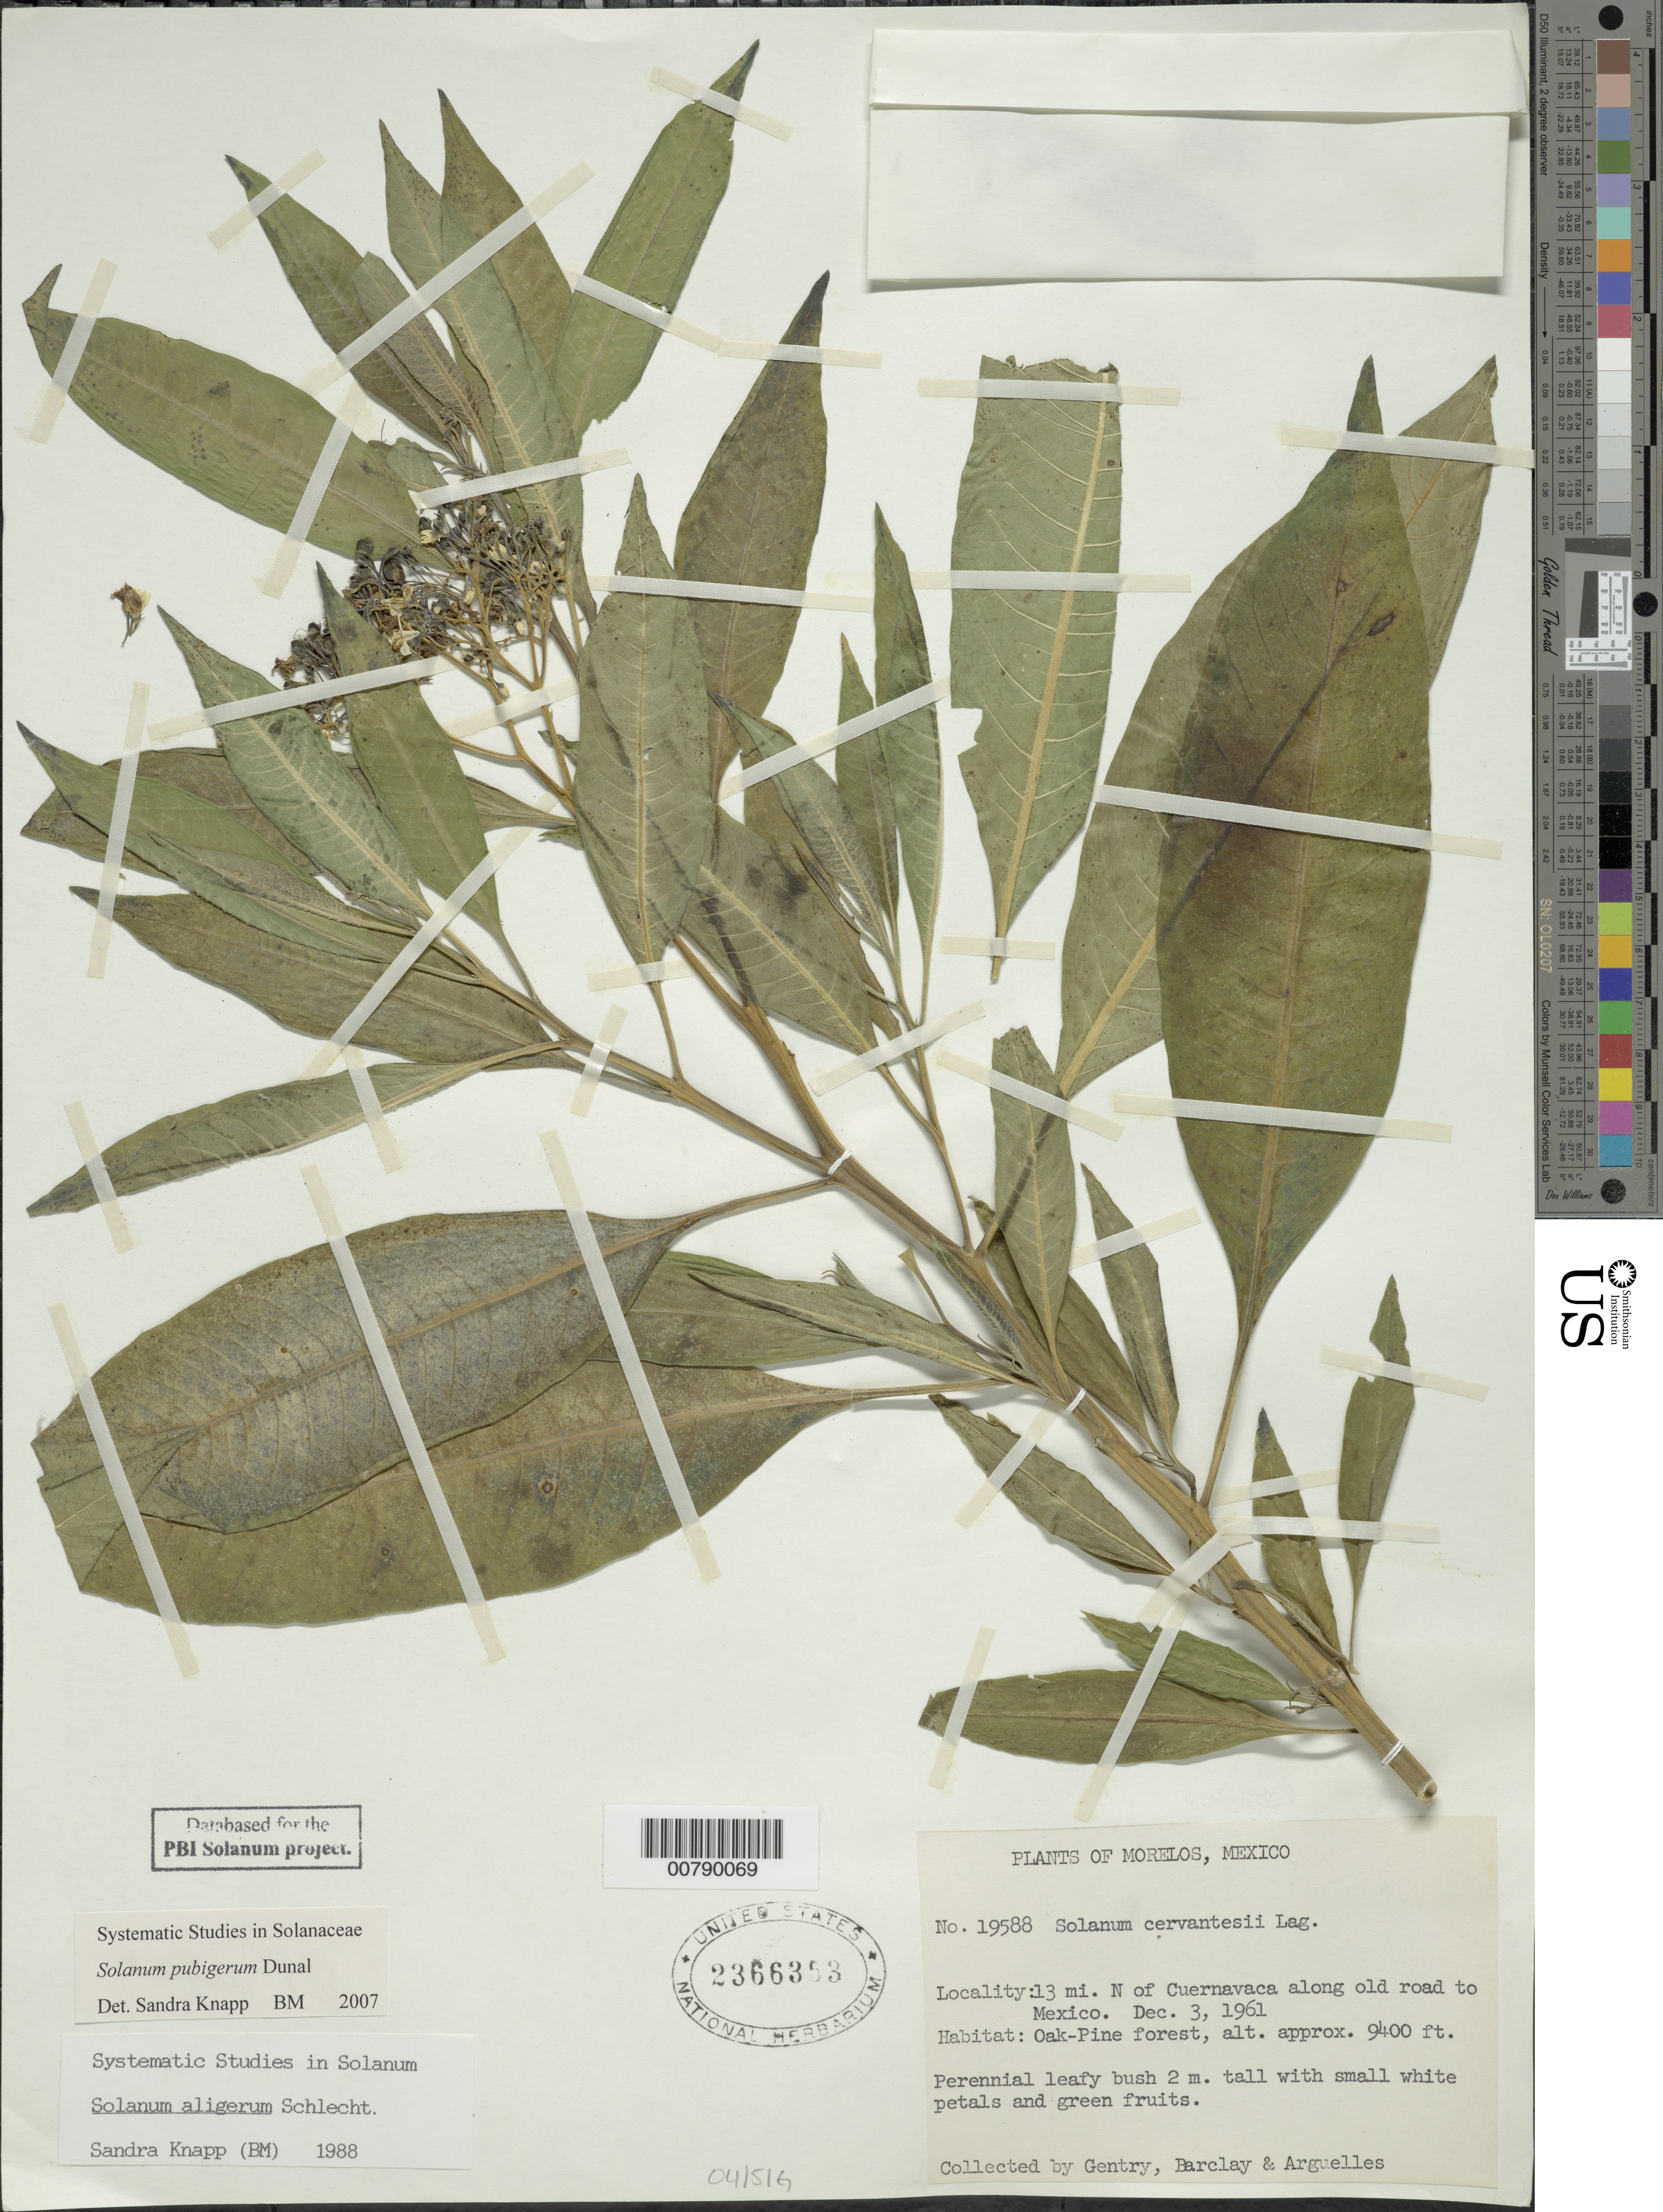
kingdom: Plantae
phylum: Tracheophyta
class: Magnoliopsida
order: Solanales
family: Solanaceae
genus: Solanum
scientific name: Solanum pubigerum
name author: Dunal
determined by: Knapp, S. D.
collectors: Gentry, --, G. W. Barclay & -. Arguilles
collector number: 19588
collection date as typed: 3 Dec 1961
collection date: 1961-12-03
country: Mexico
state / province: Guanajuato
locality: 13 mi N of Cuernavaca along old road to Mexico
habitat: oak-pine forest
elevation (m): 2865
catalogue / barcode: US 2366353